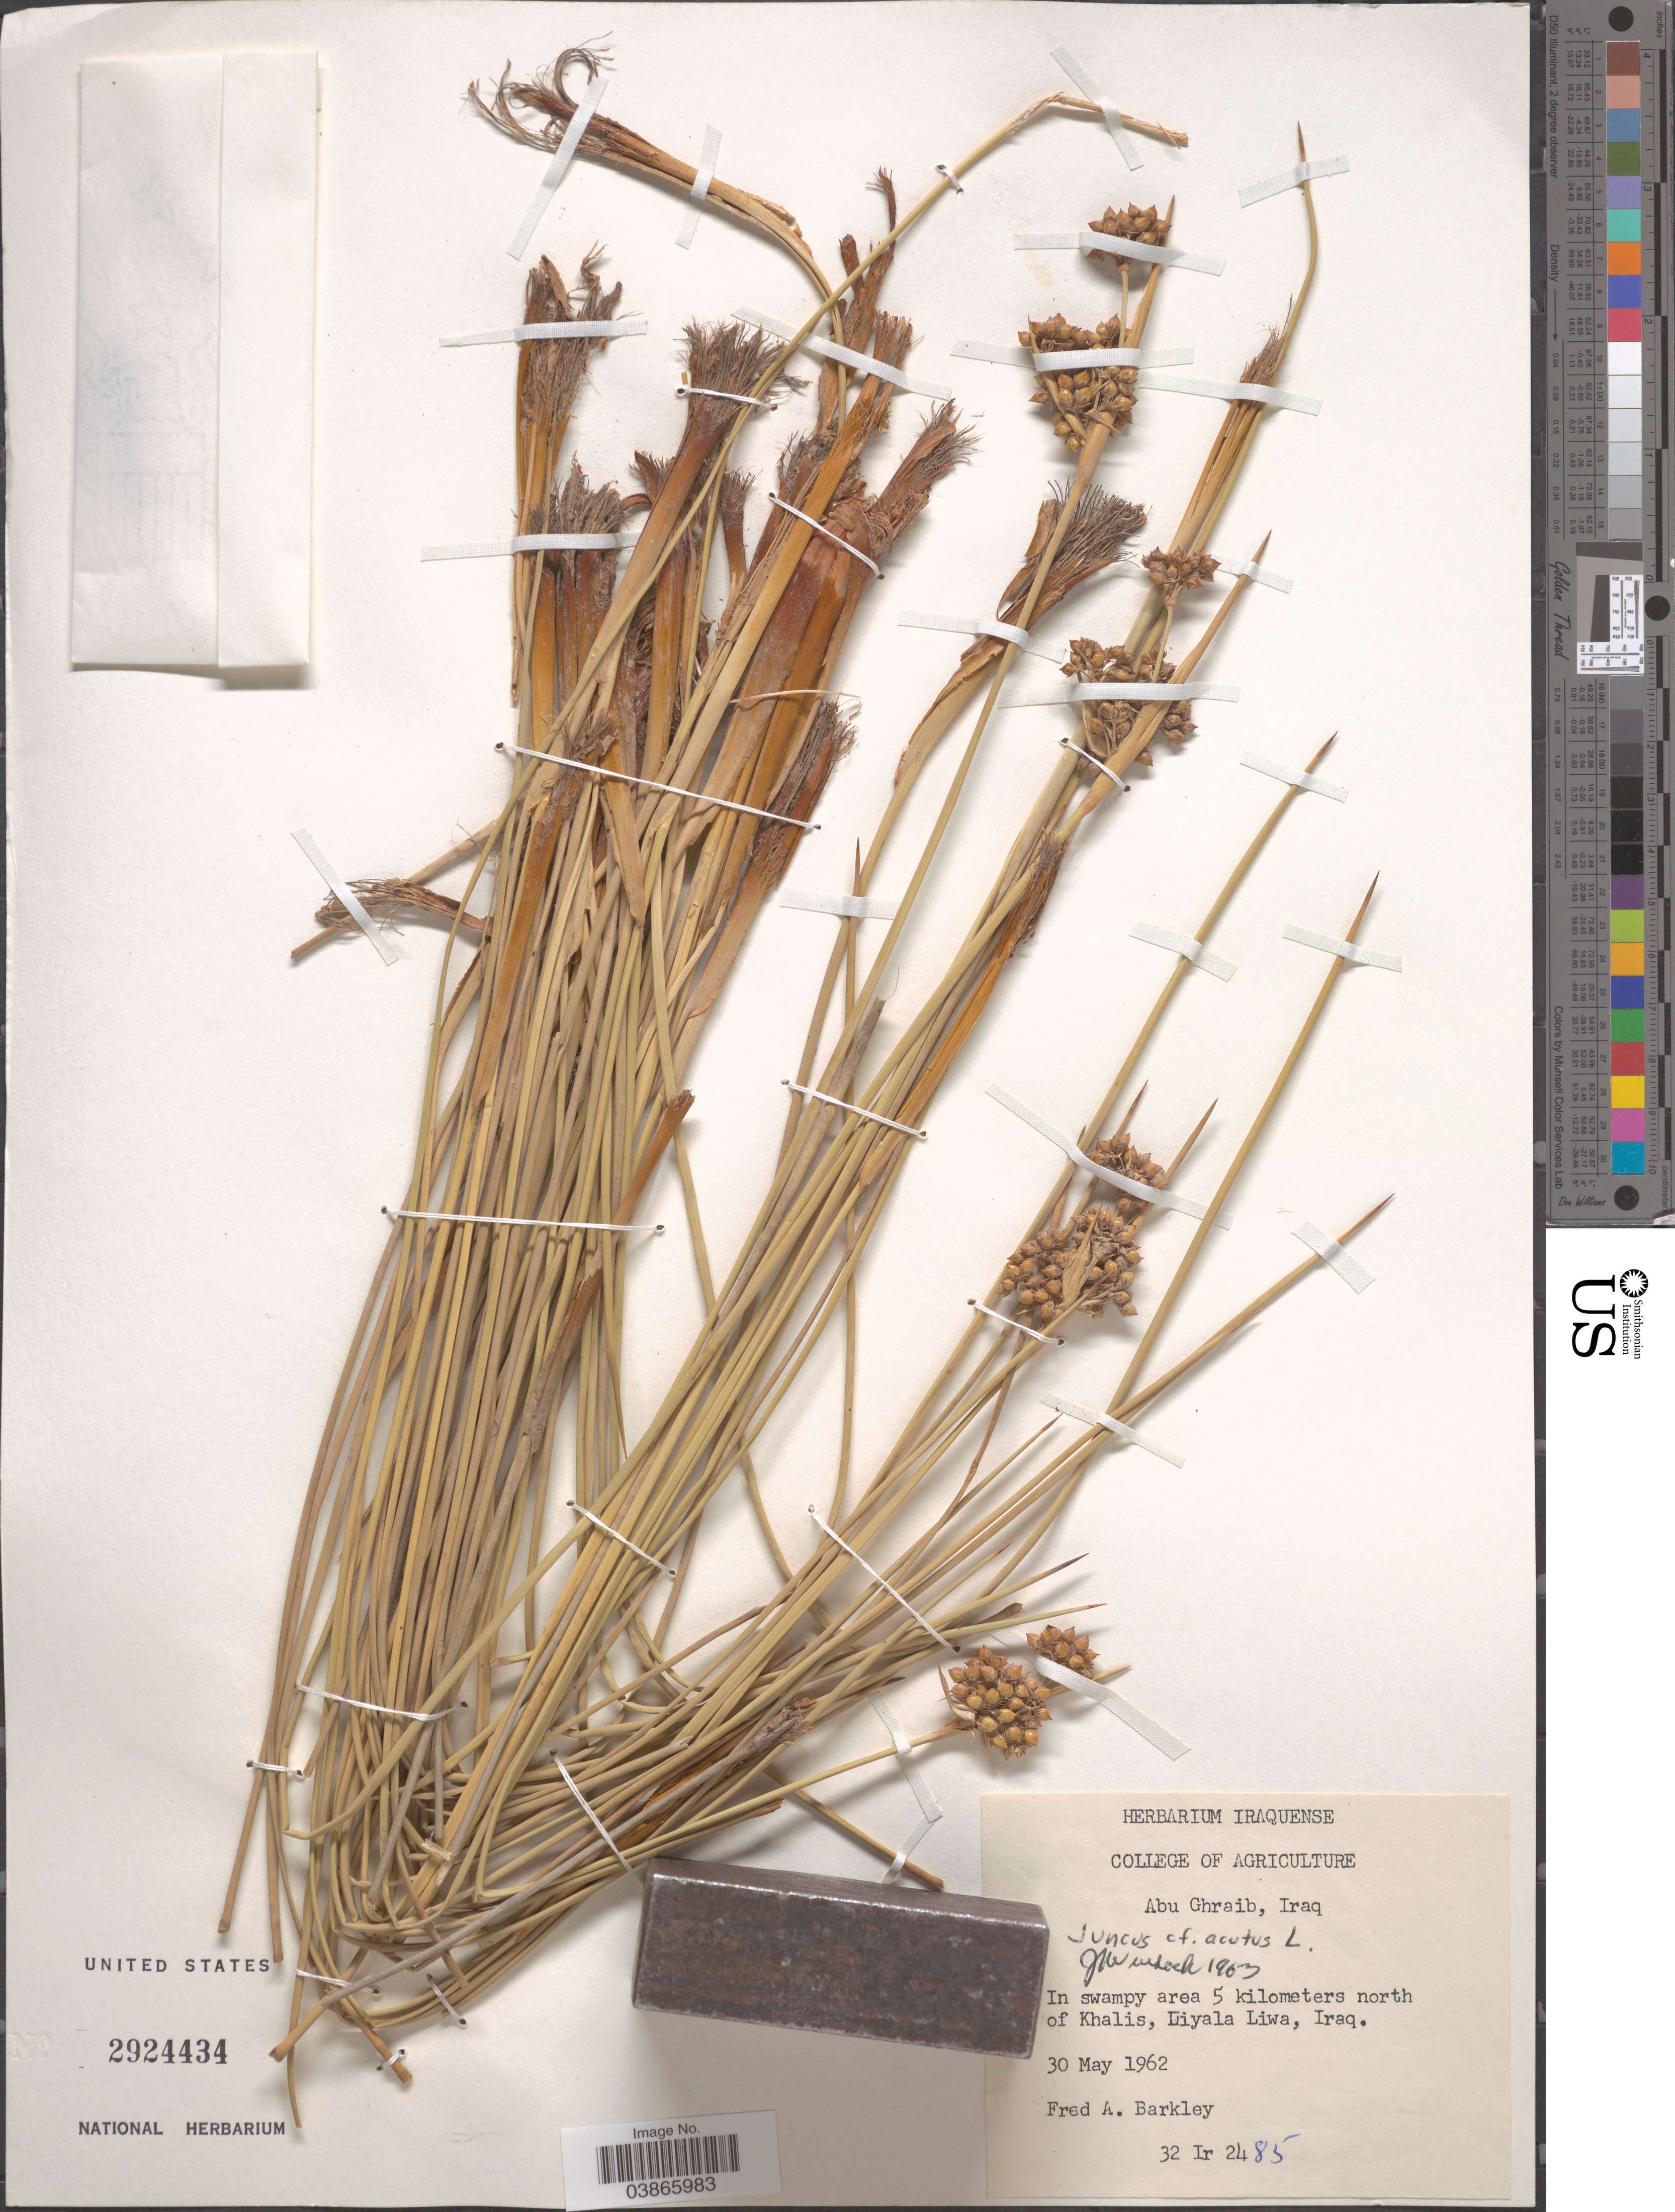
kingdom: Plantae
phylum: Tracheophyta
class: Liliopsida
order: Poales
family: Juncaceae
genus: Juncus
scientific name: Juncus acutus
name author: L.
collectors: F. A. Barkley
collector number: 32 Ir 2485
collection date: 1962-05-30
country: Iraq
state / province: Diyala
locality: Abu Ghraib. In swampy area 5 kilometers north of Khalis, Diyala Liwa.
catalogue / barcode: US 2924434